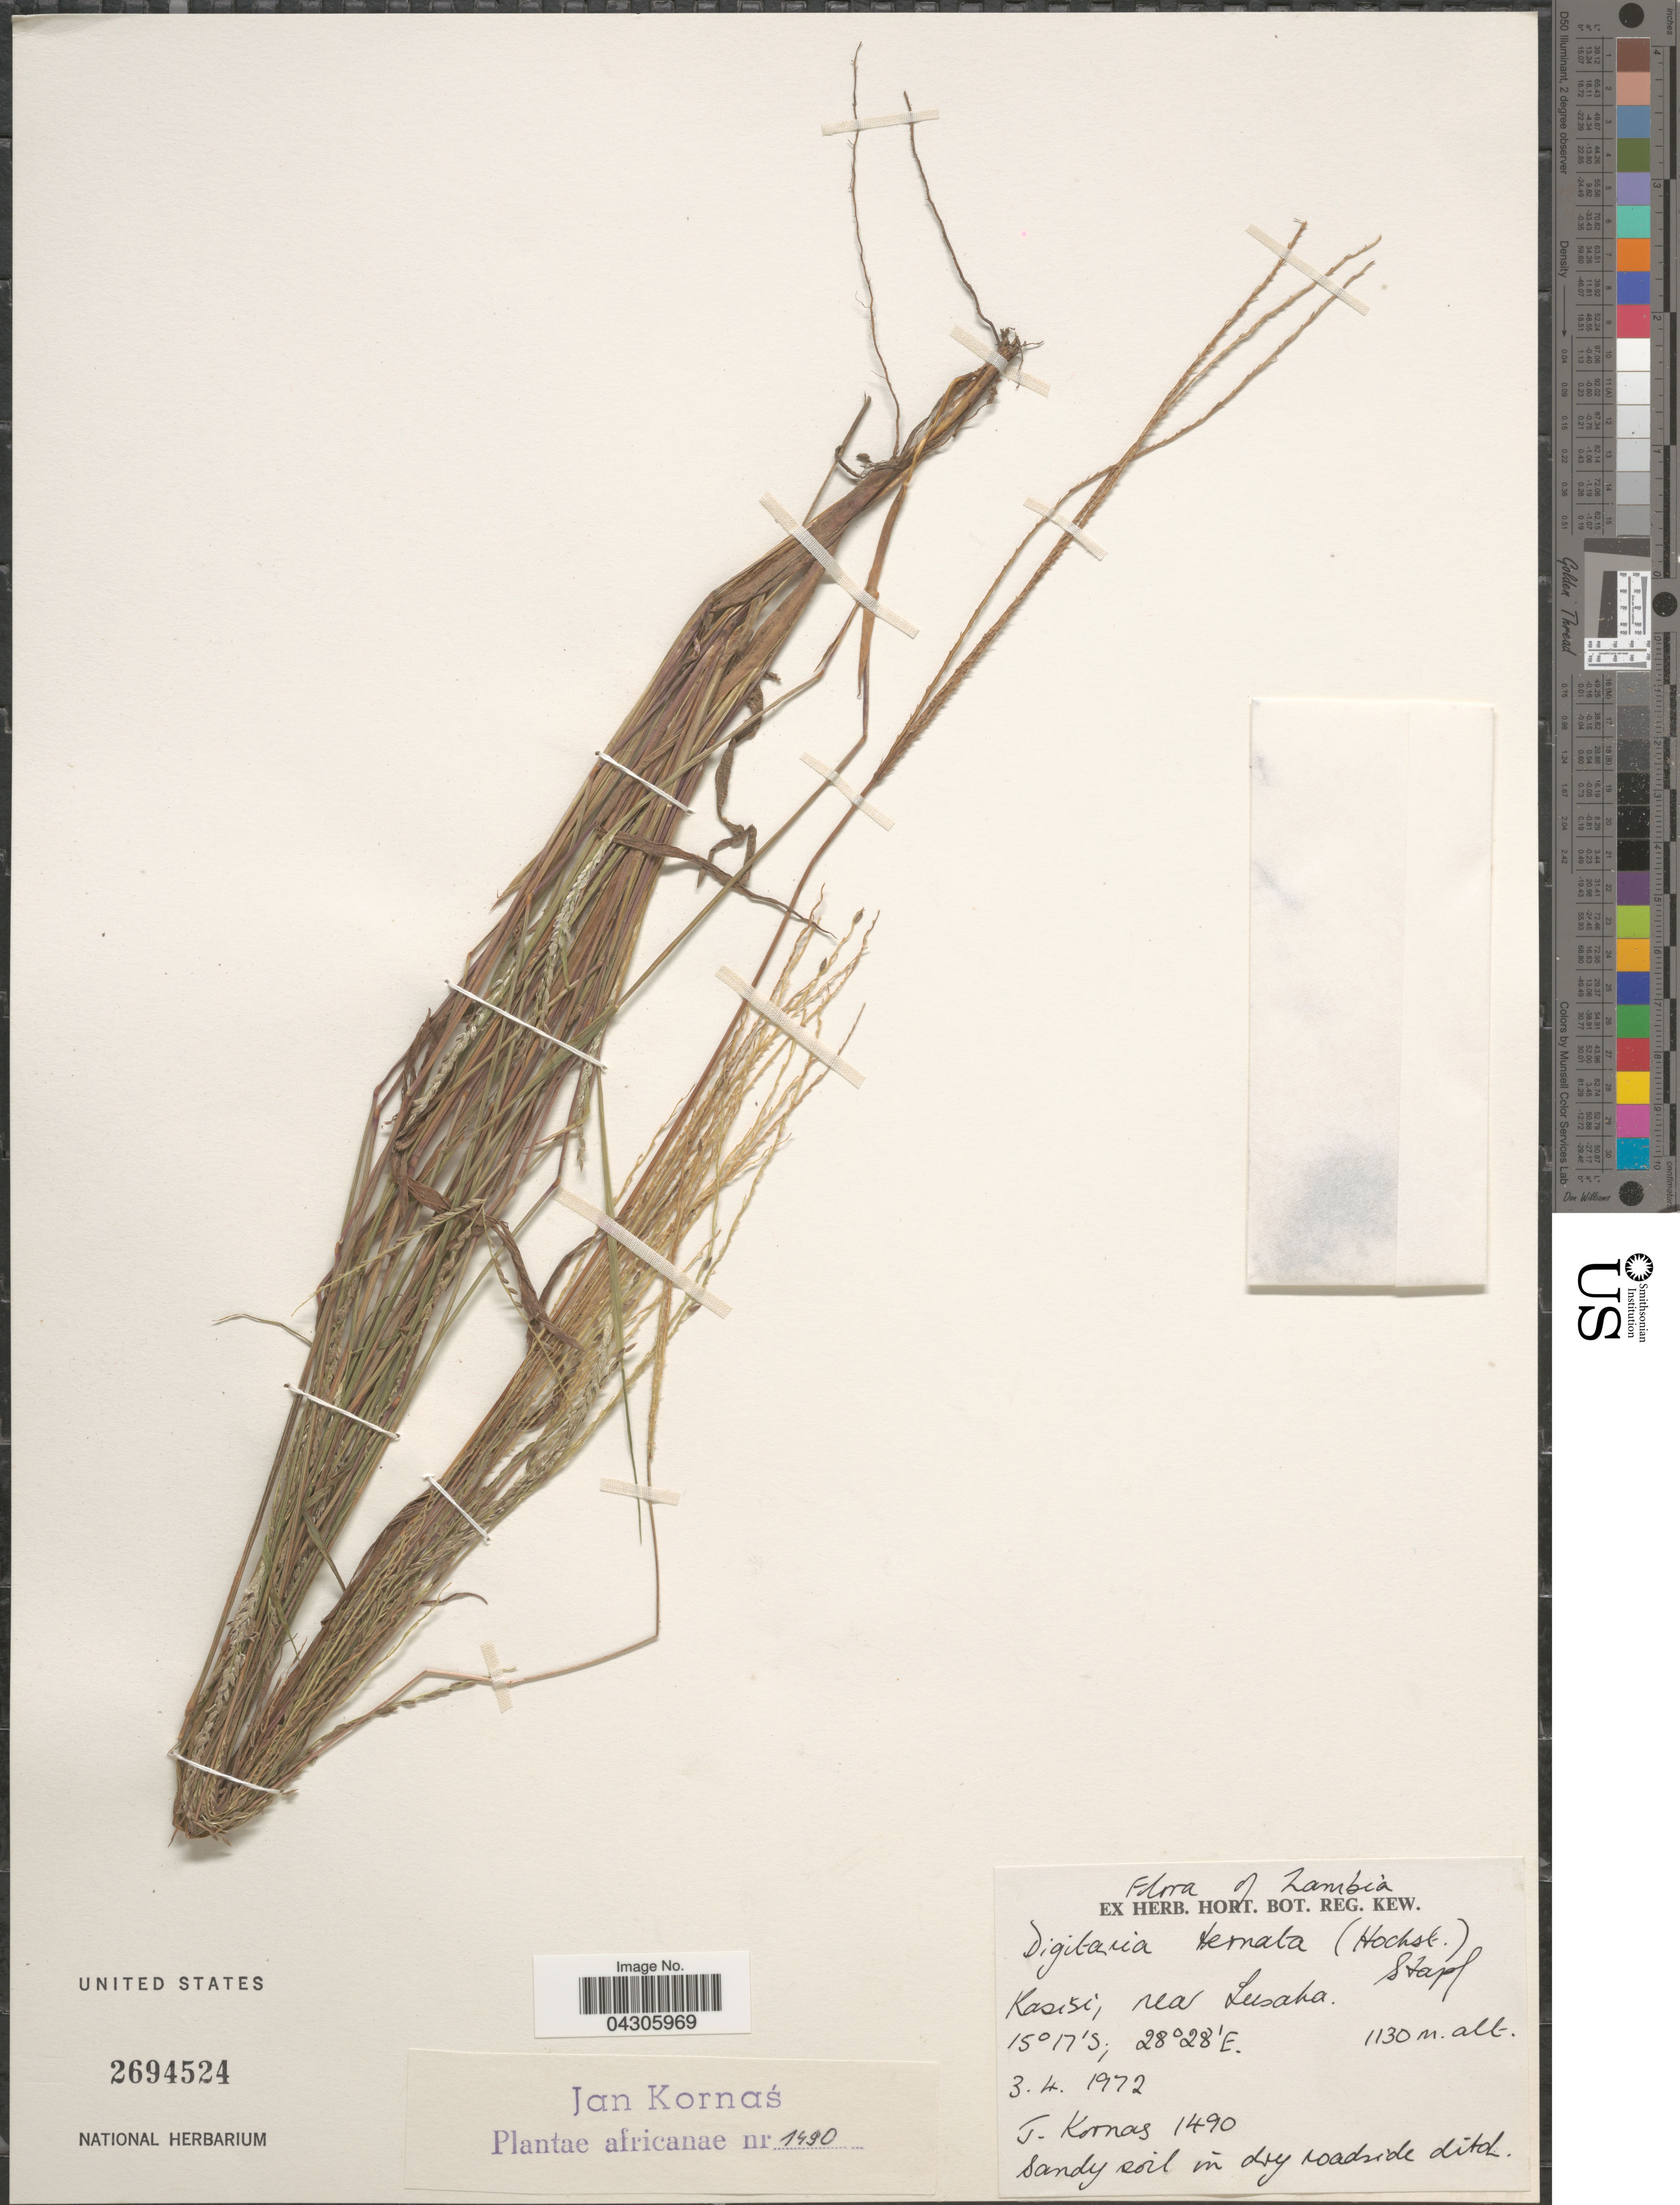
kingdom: Plantae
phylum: Tracheophyta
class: Liliopsida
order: Poales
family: Poaceae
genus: Digitaria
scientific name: Digitaria ternata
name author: (Hochr. ex A. Rich.) Stapf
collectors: J. Kornas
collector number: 1490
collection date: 1972-04-03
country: Zambia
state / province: Lusaka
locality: Kasisi, near Lusaka. Sandy soil in dry roadside ditch.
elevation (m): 1130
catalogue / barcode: US 2694524